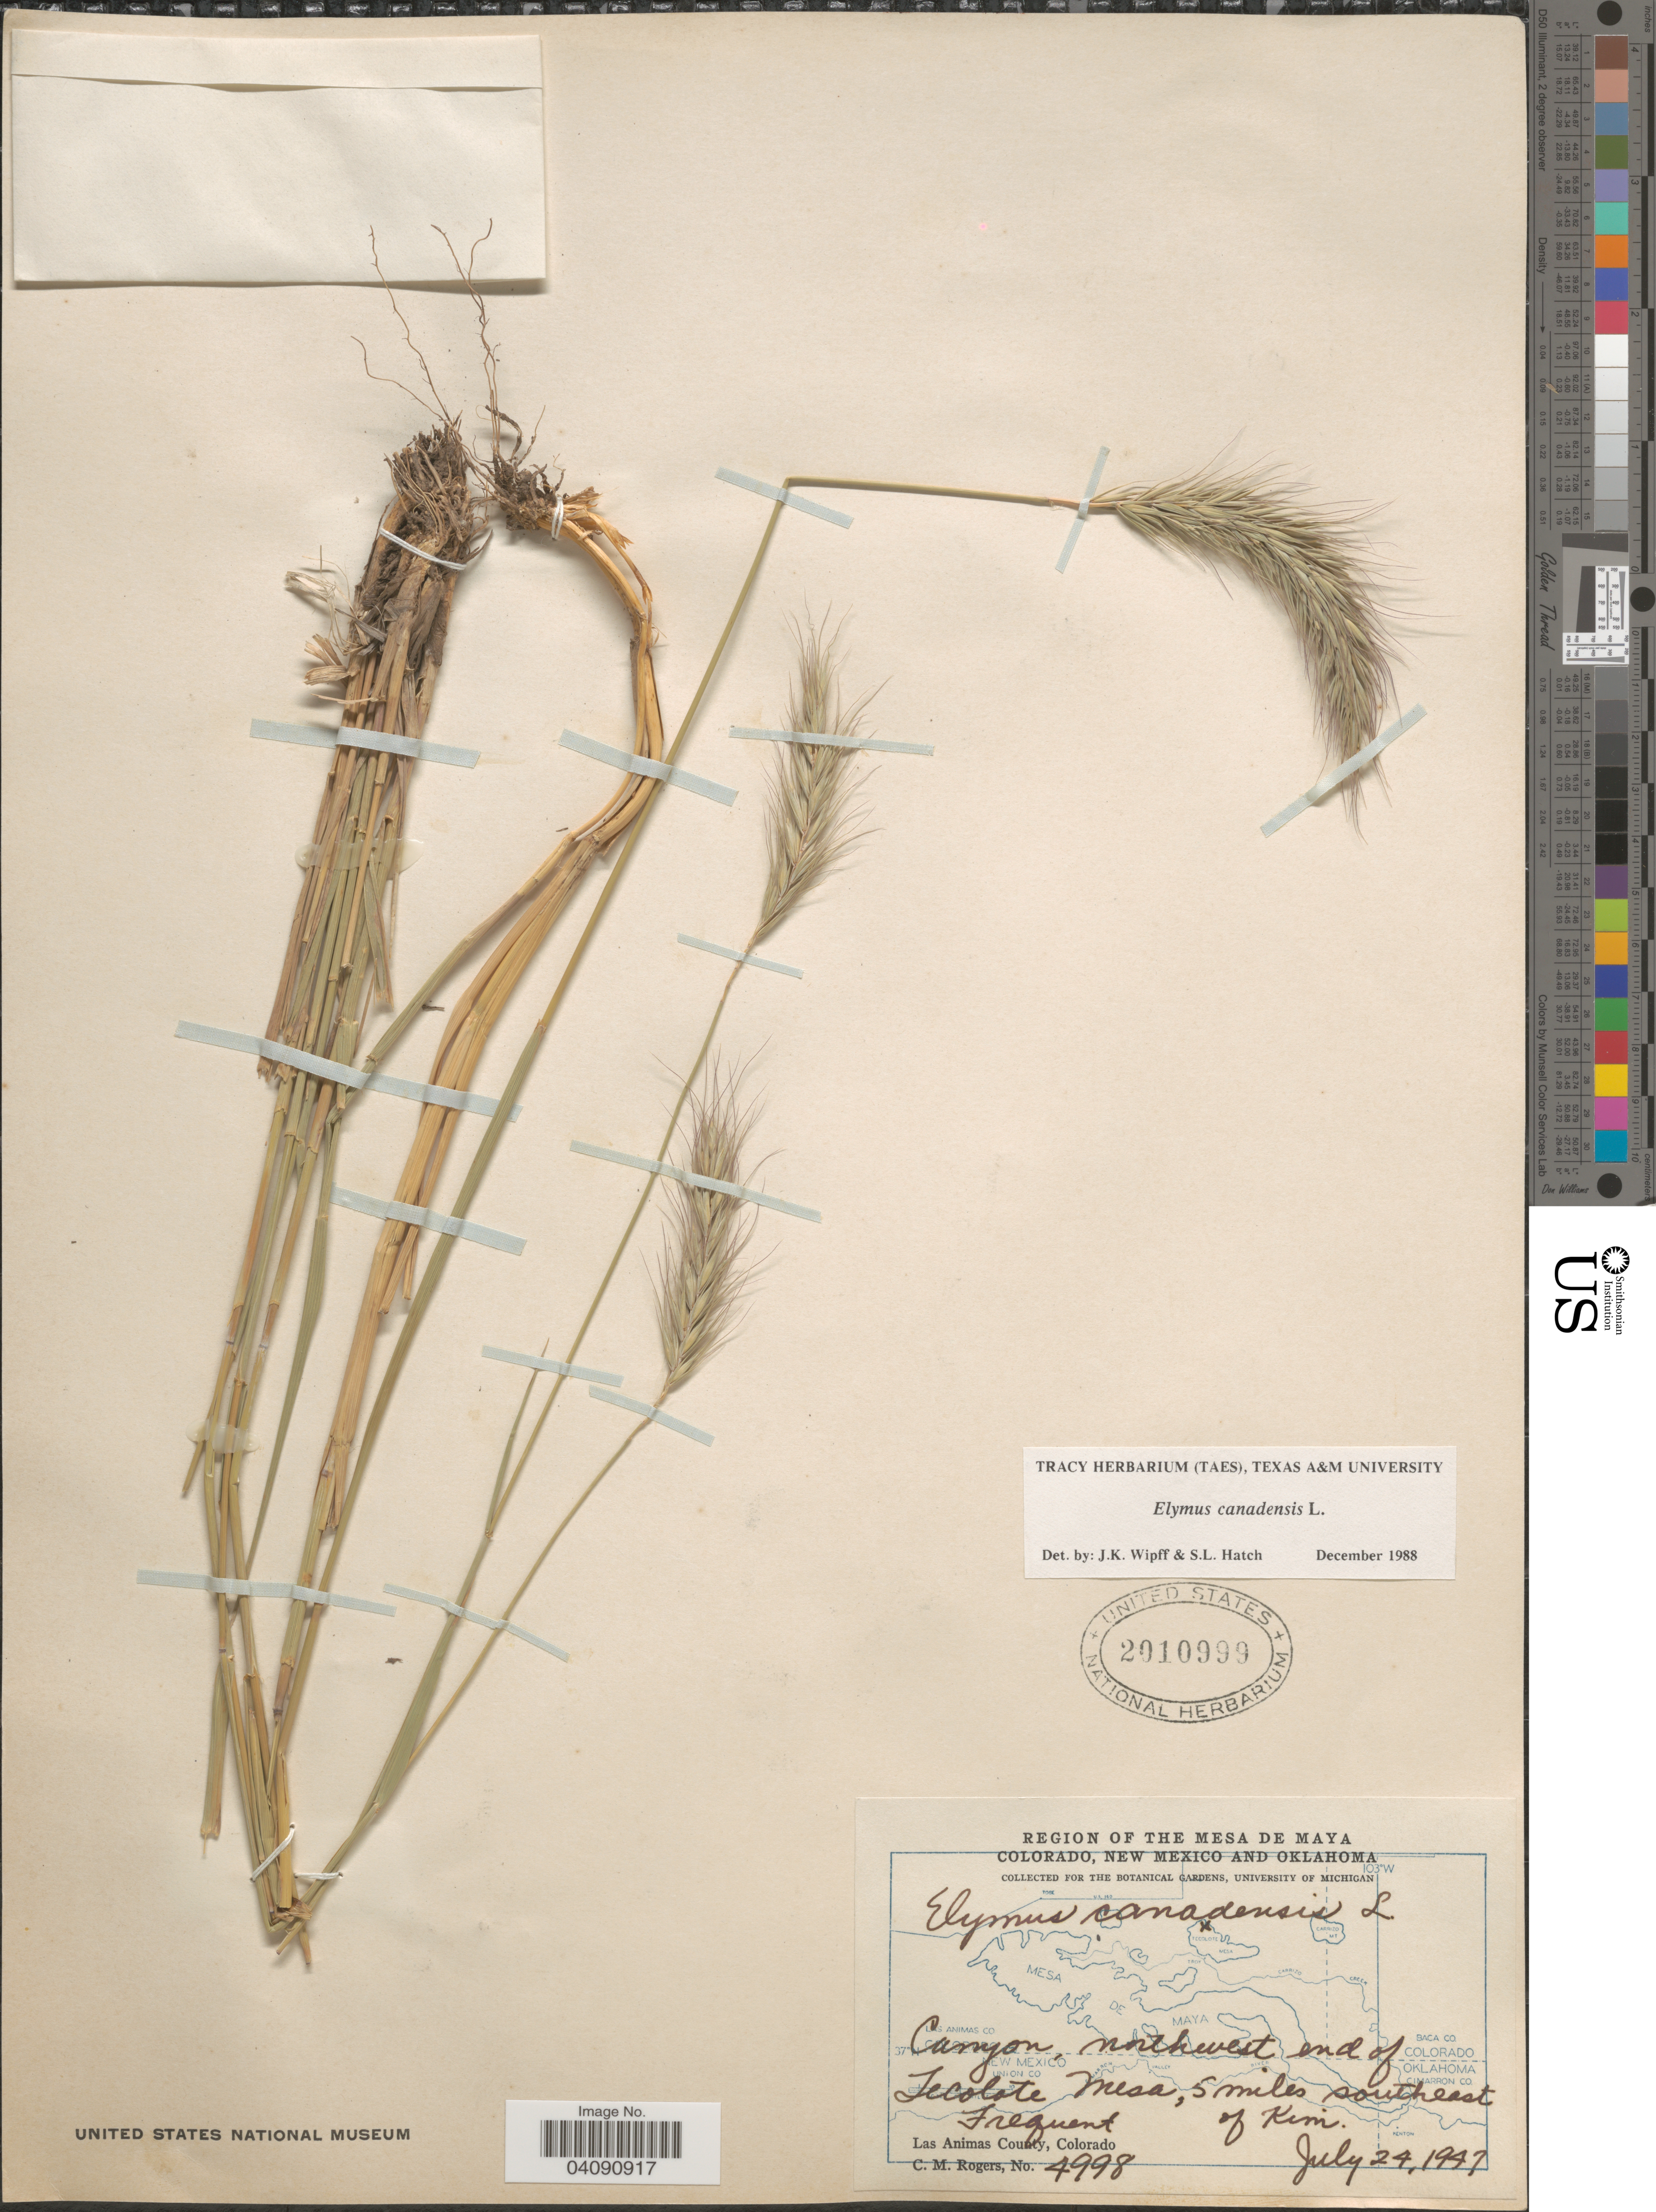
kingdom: Plantae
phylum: Tracheophyta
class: Liliopsida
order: Poales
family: Poaceae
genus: Elymus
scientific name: Elymus canadensis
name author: L.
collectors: C. M. Rogers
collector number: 4998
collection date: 1947-07-24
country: United States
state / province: Colorado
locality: Region of the Mesa de Maya. Canyon, northwest end of Tecolote Mesa, 5 miles southeast of Kim. Las Animas County.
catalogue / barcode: US 2010999